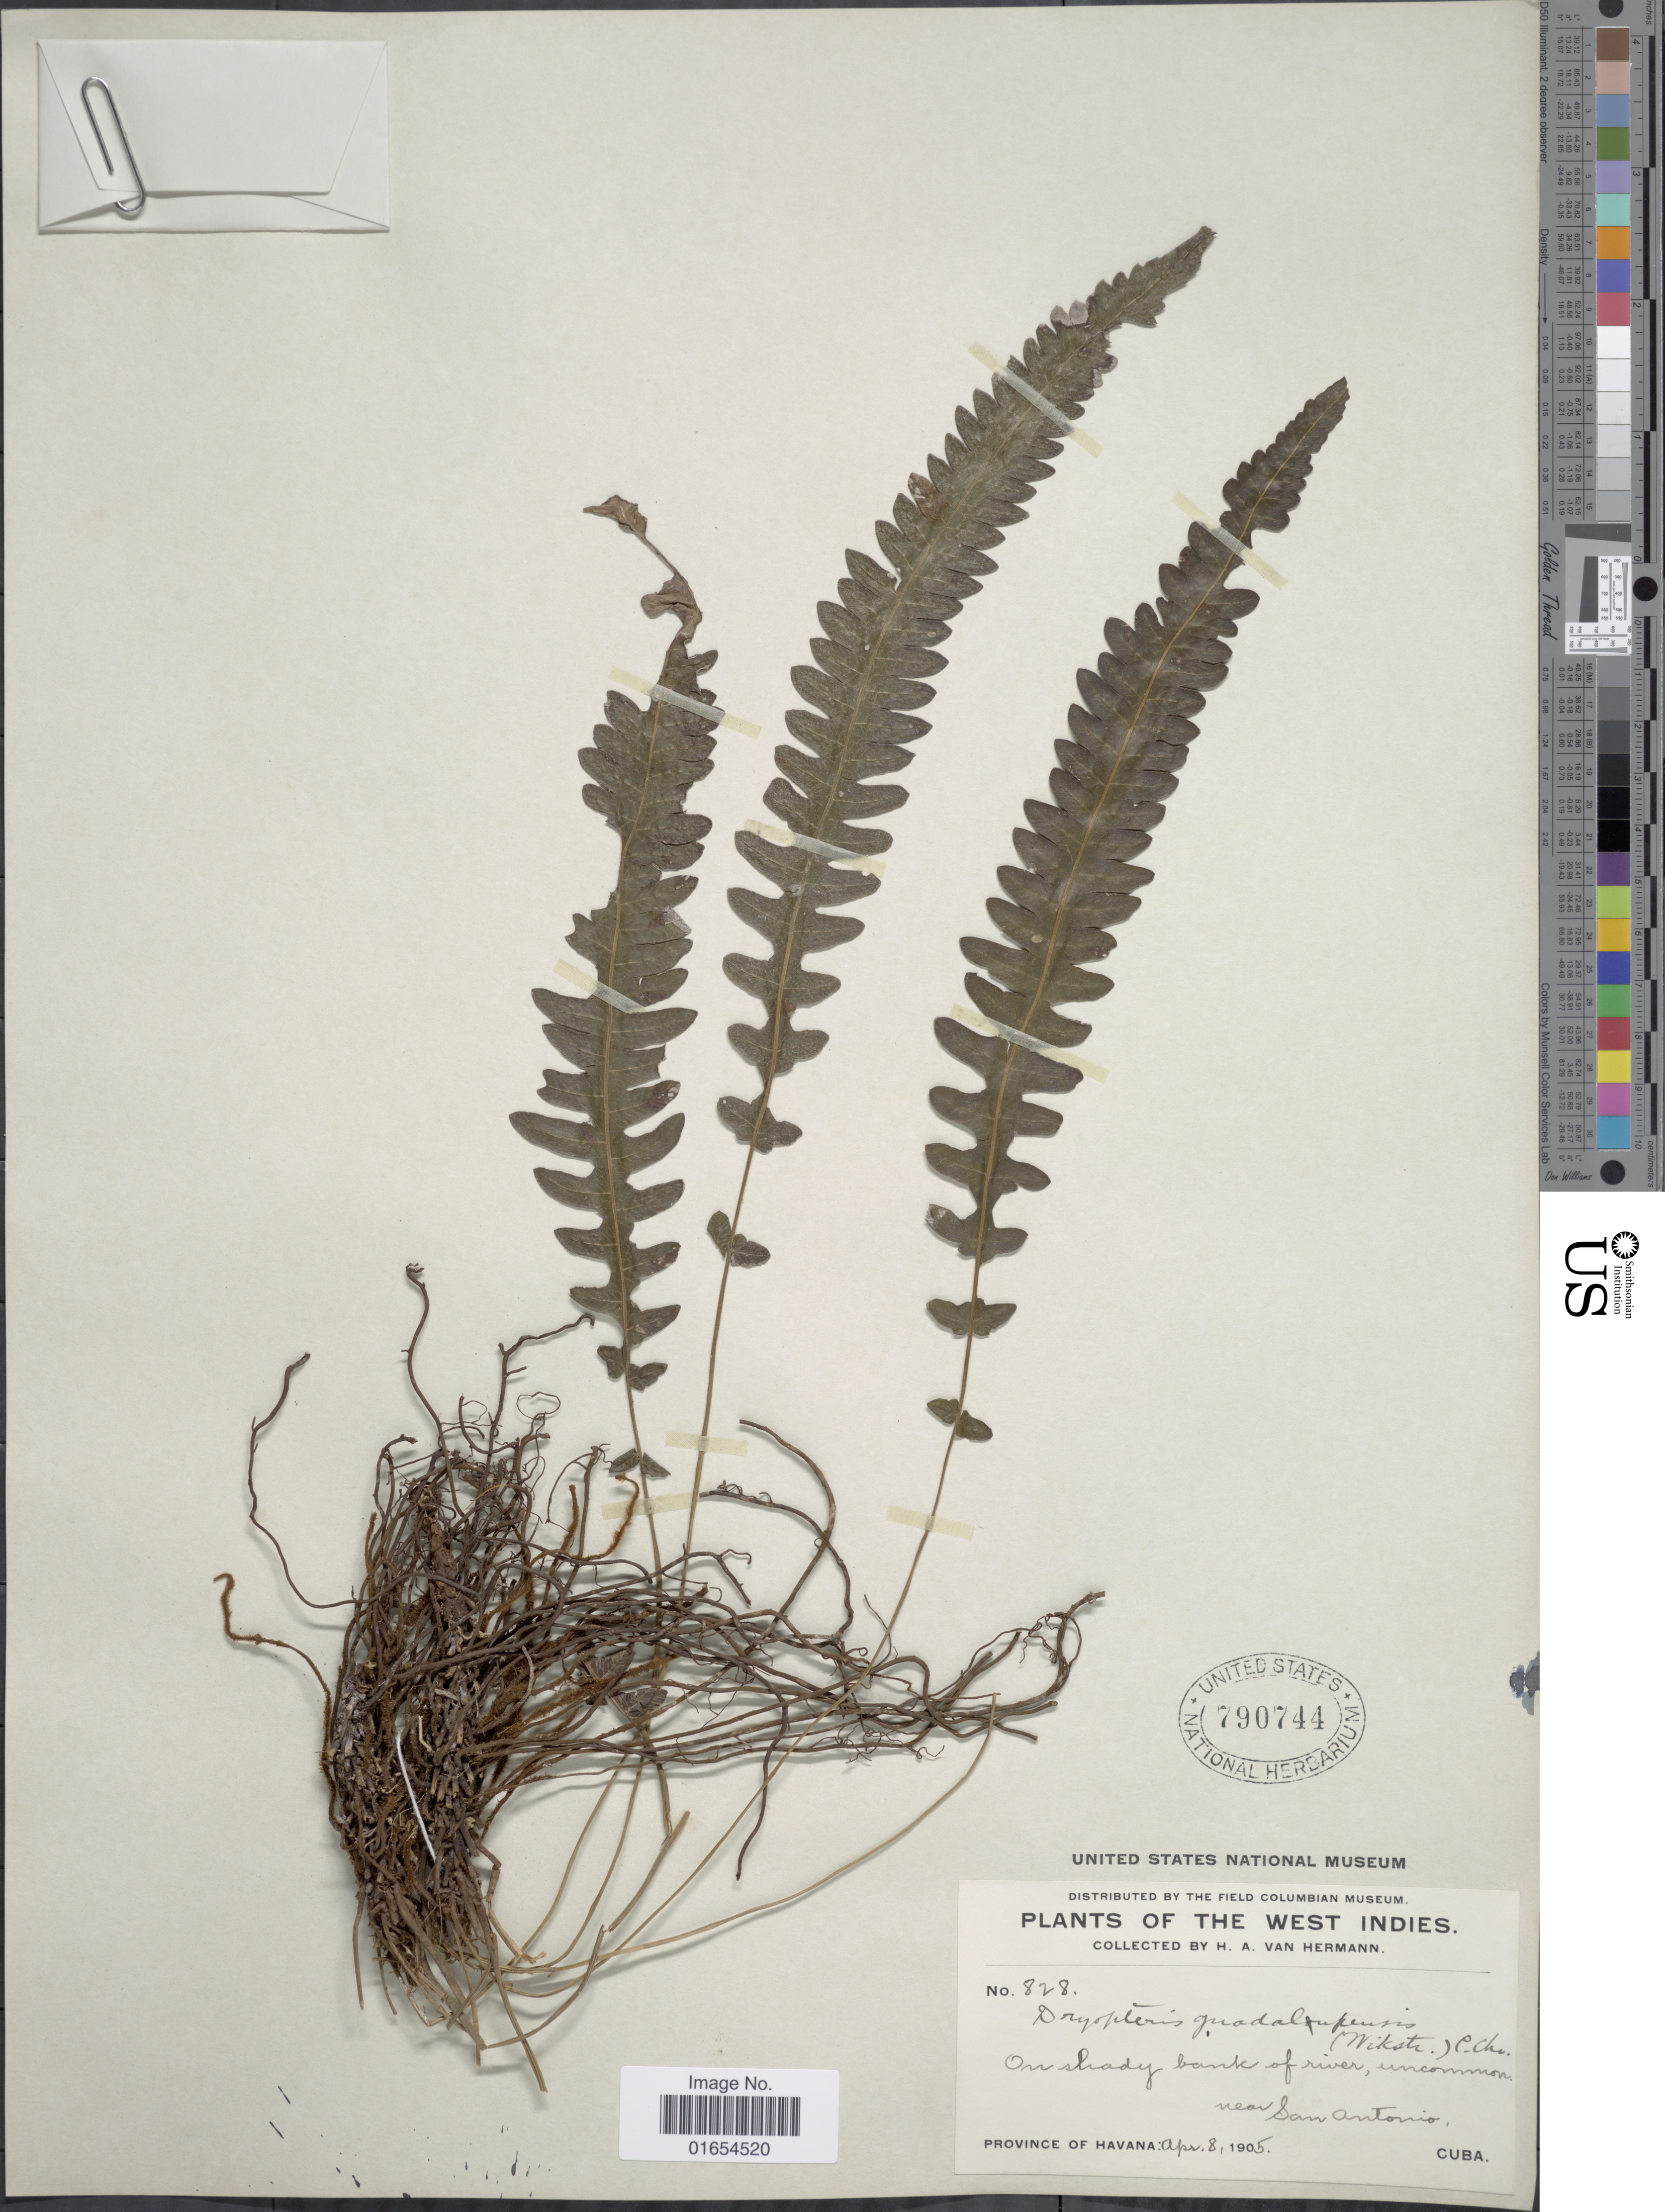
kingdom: Plantae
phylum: Tracheophyta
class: Polypodiopsida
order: Polypodiales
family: Thelypteridaceae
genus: Goniopteris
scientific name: Goniopteris guadelupensis (Wikstr.) comb. nov., ined 2015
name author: (Wikstr.)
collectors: H. A. Van Hermann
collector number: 828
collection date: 1905-04-08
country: Cuba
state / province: Artemisa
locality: The West Indies, on shady bank of river, uncommon near San Antonio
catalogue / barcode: US 790744